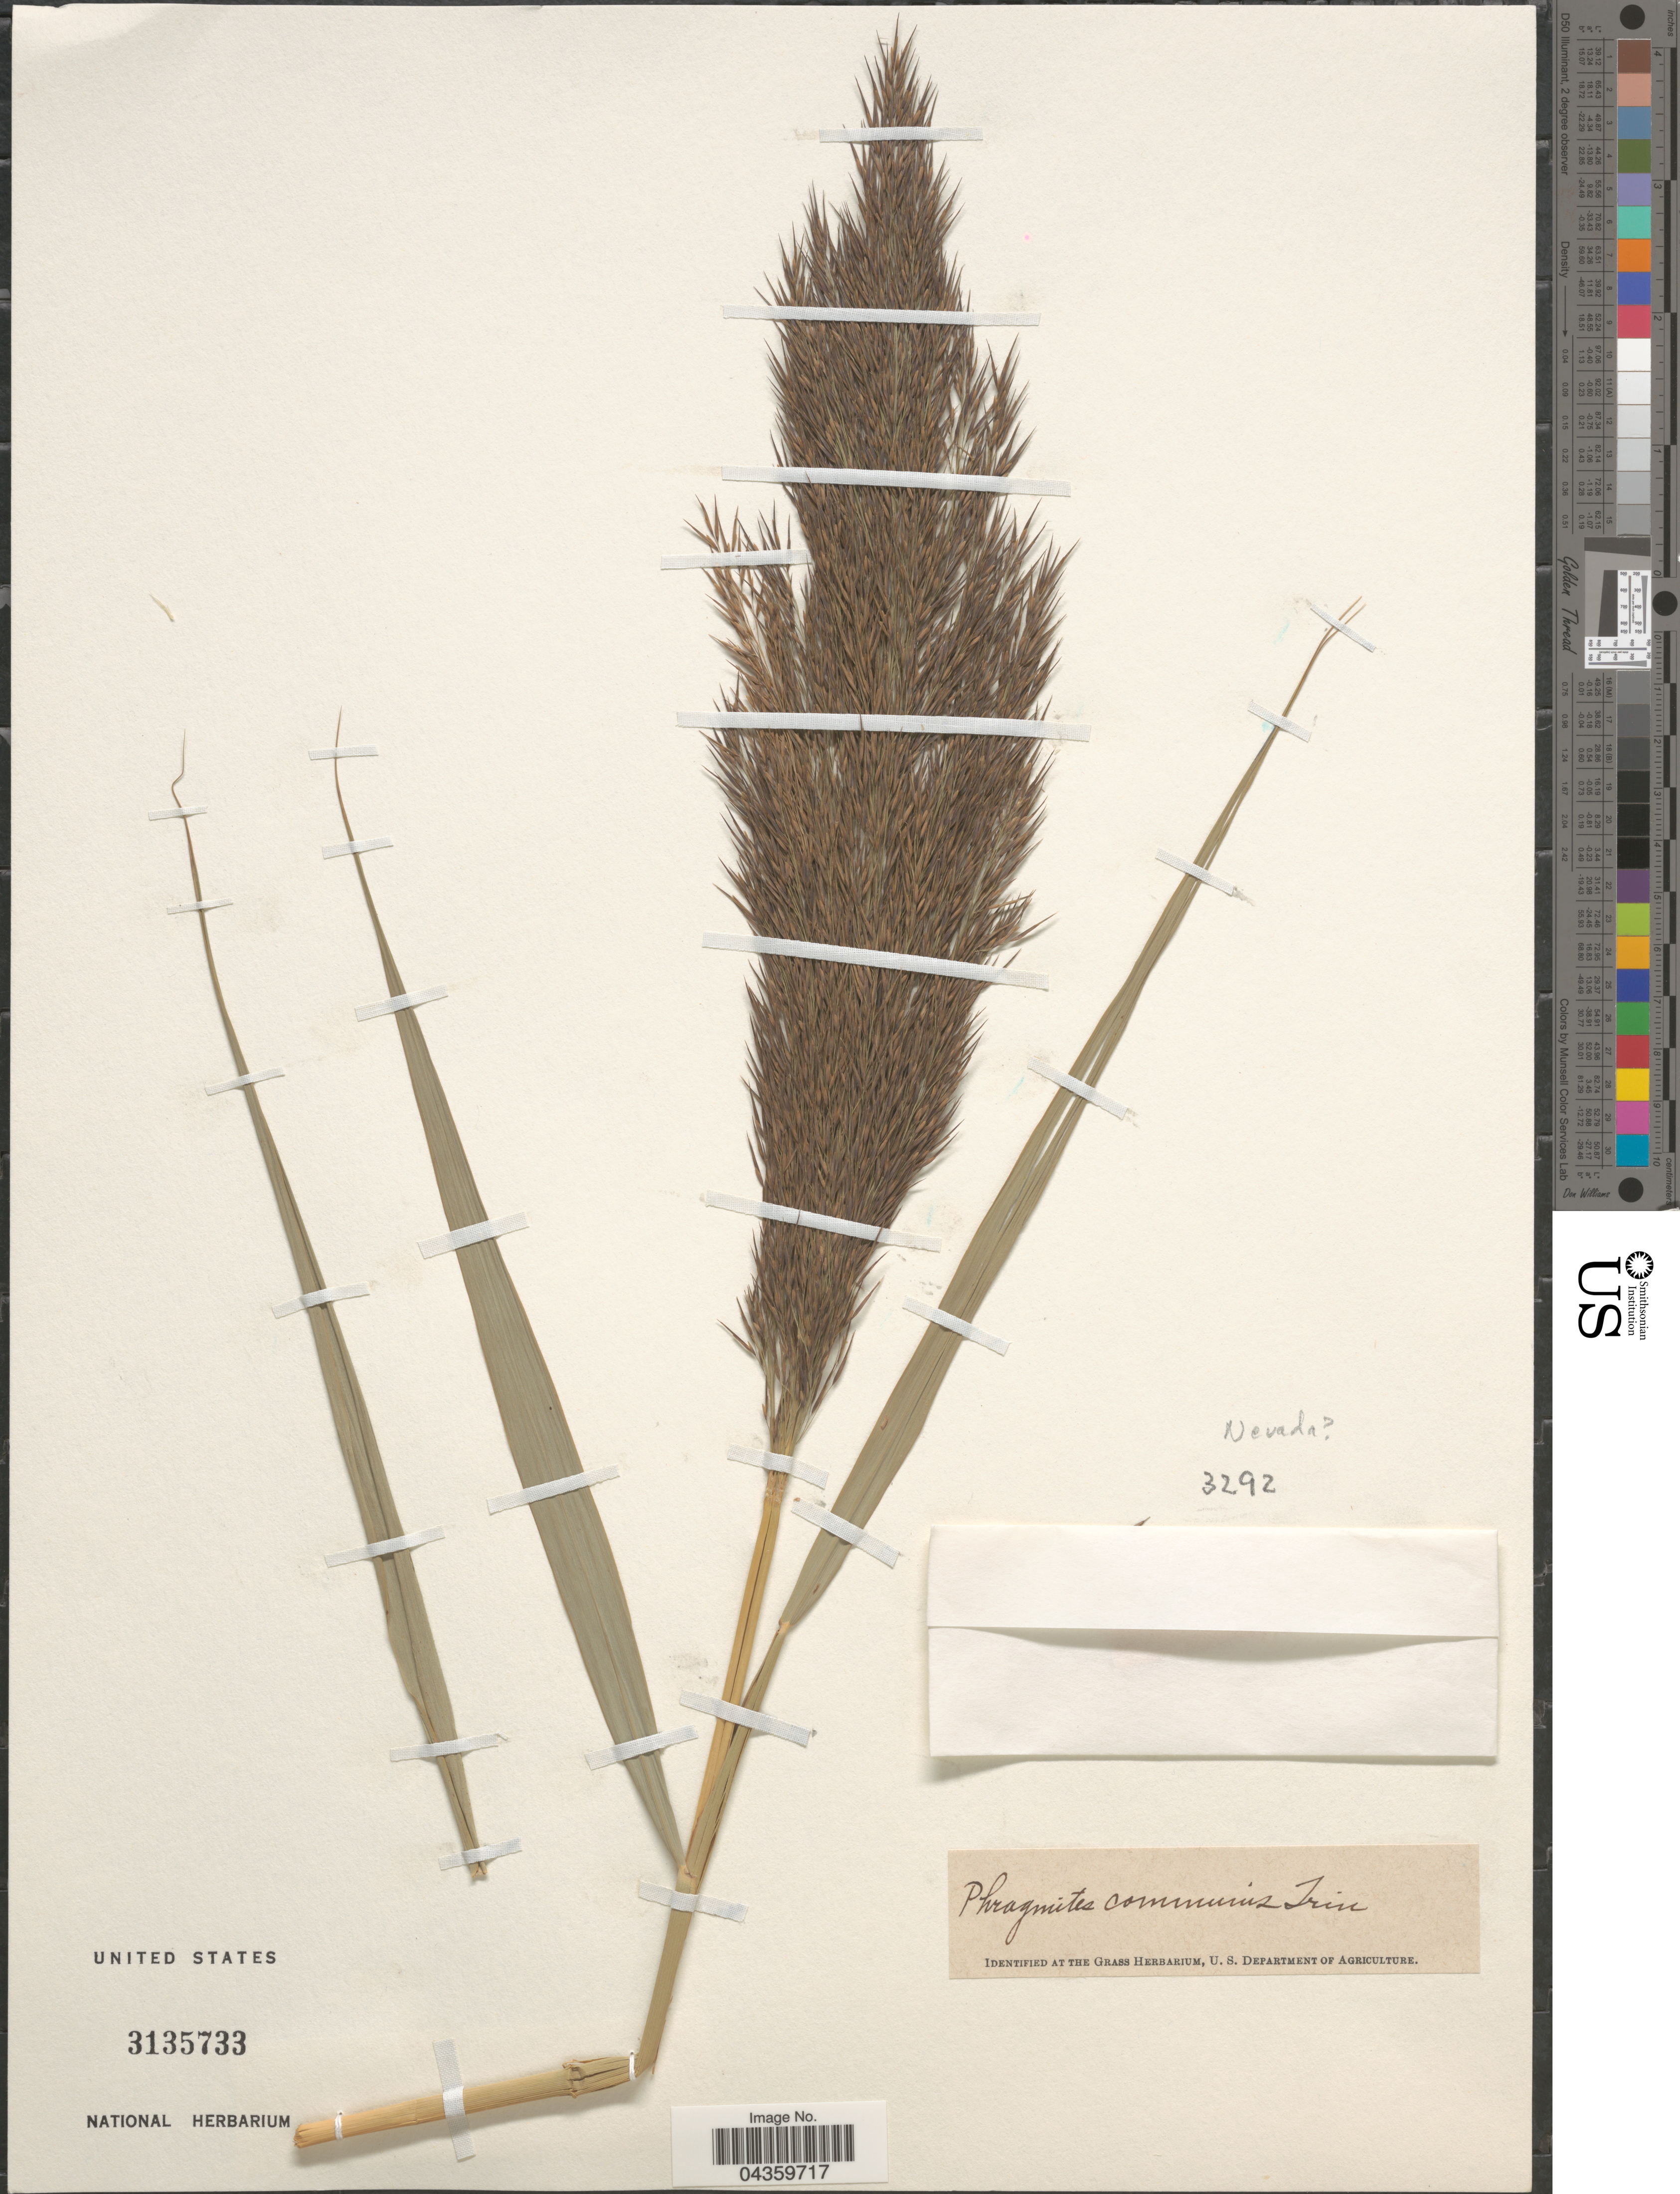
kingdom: Plantae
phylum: Tracheophyta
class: Liliopsida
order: Poales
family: Poaceae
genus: Phragmites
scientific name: Phragmites australis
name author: (Cav.) Trin. ex Steud.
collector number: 3292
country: United States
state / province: Nevada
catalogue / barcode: US 3135733